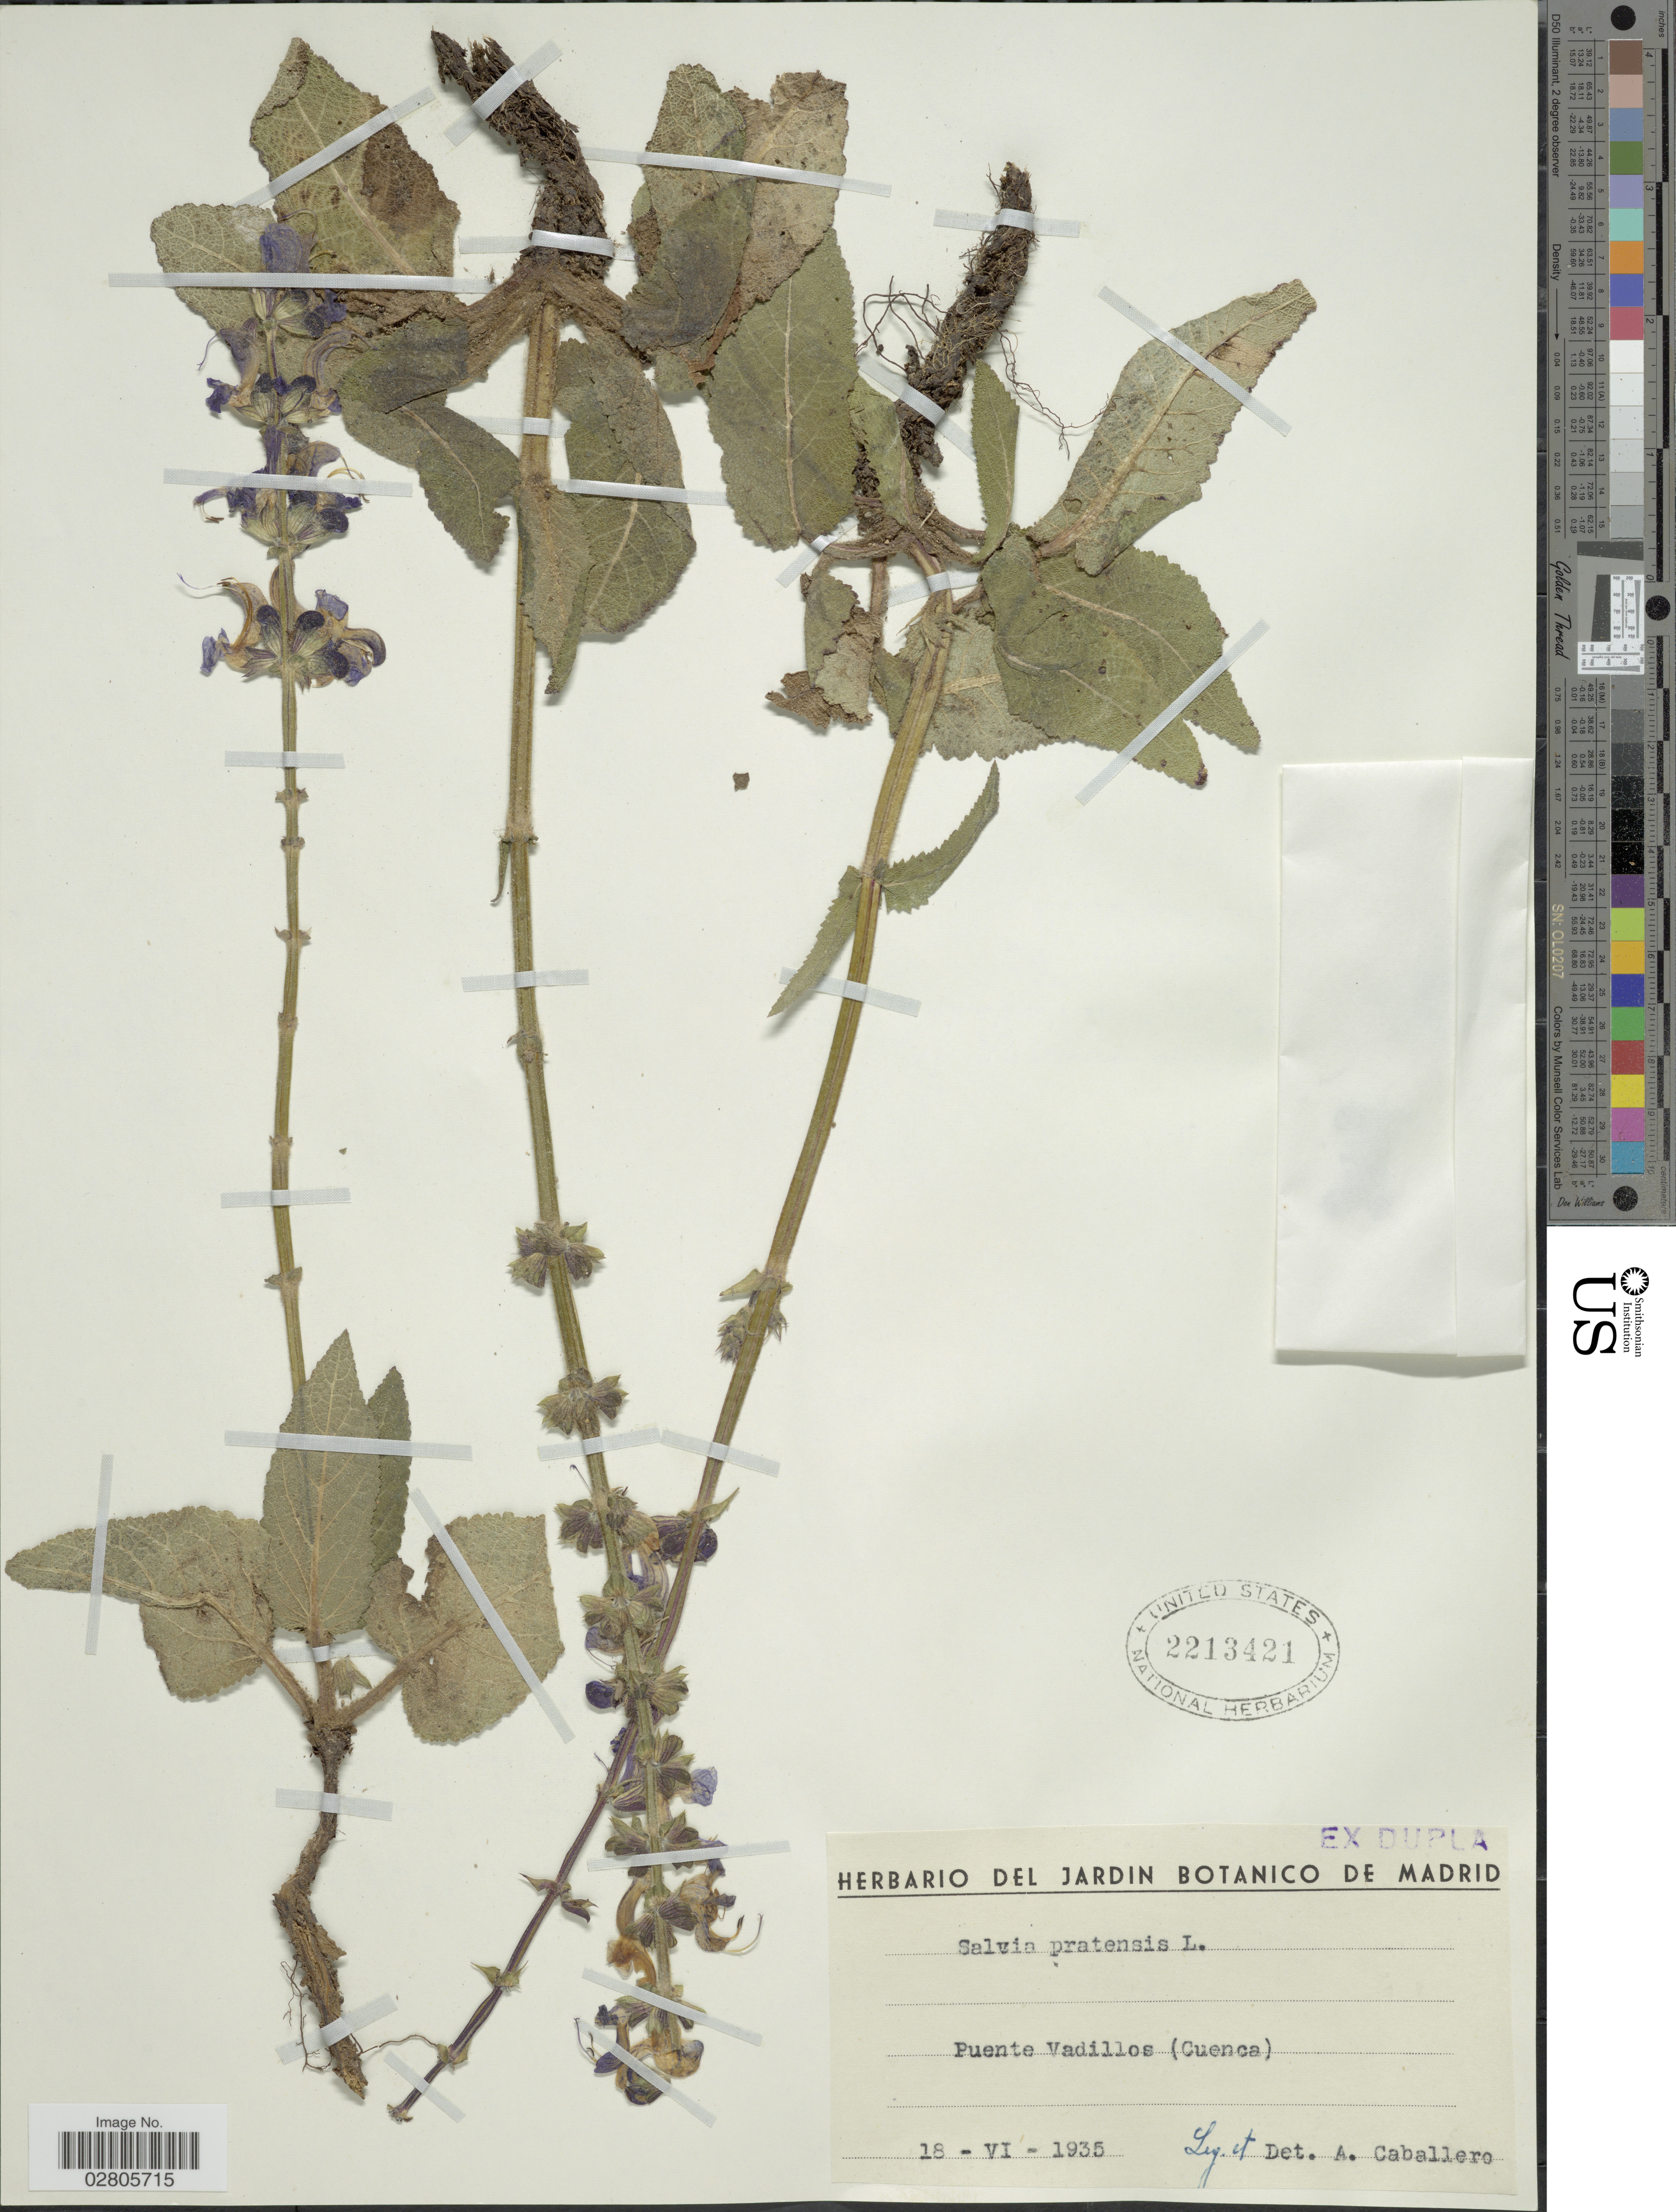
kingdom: Plantae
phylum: Tracheophyta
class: Magnoliopsida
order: Lamiales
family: Lamiaceae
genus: Salvia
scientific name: Salvia pratensis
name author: L.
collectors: A. Caballero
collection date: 1935-06-18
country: Spain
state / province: Madrid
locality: Puente Vadillos (Cuenca).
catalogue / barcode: US 2213421